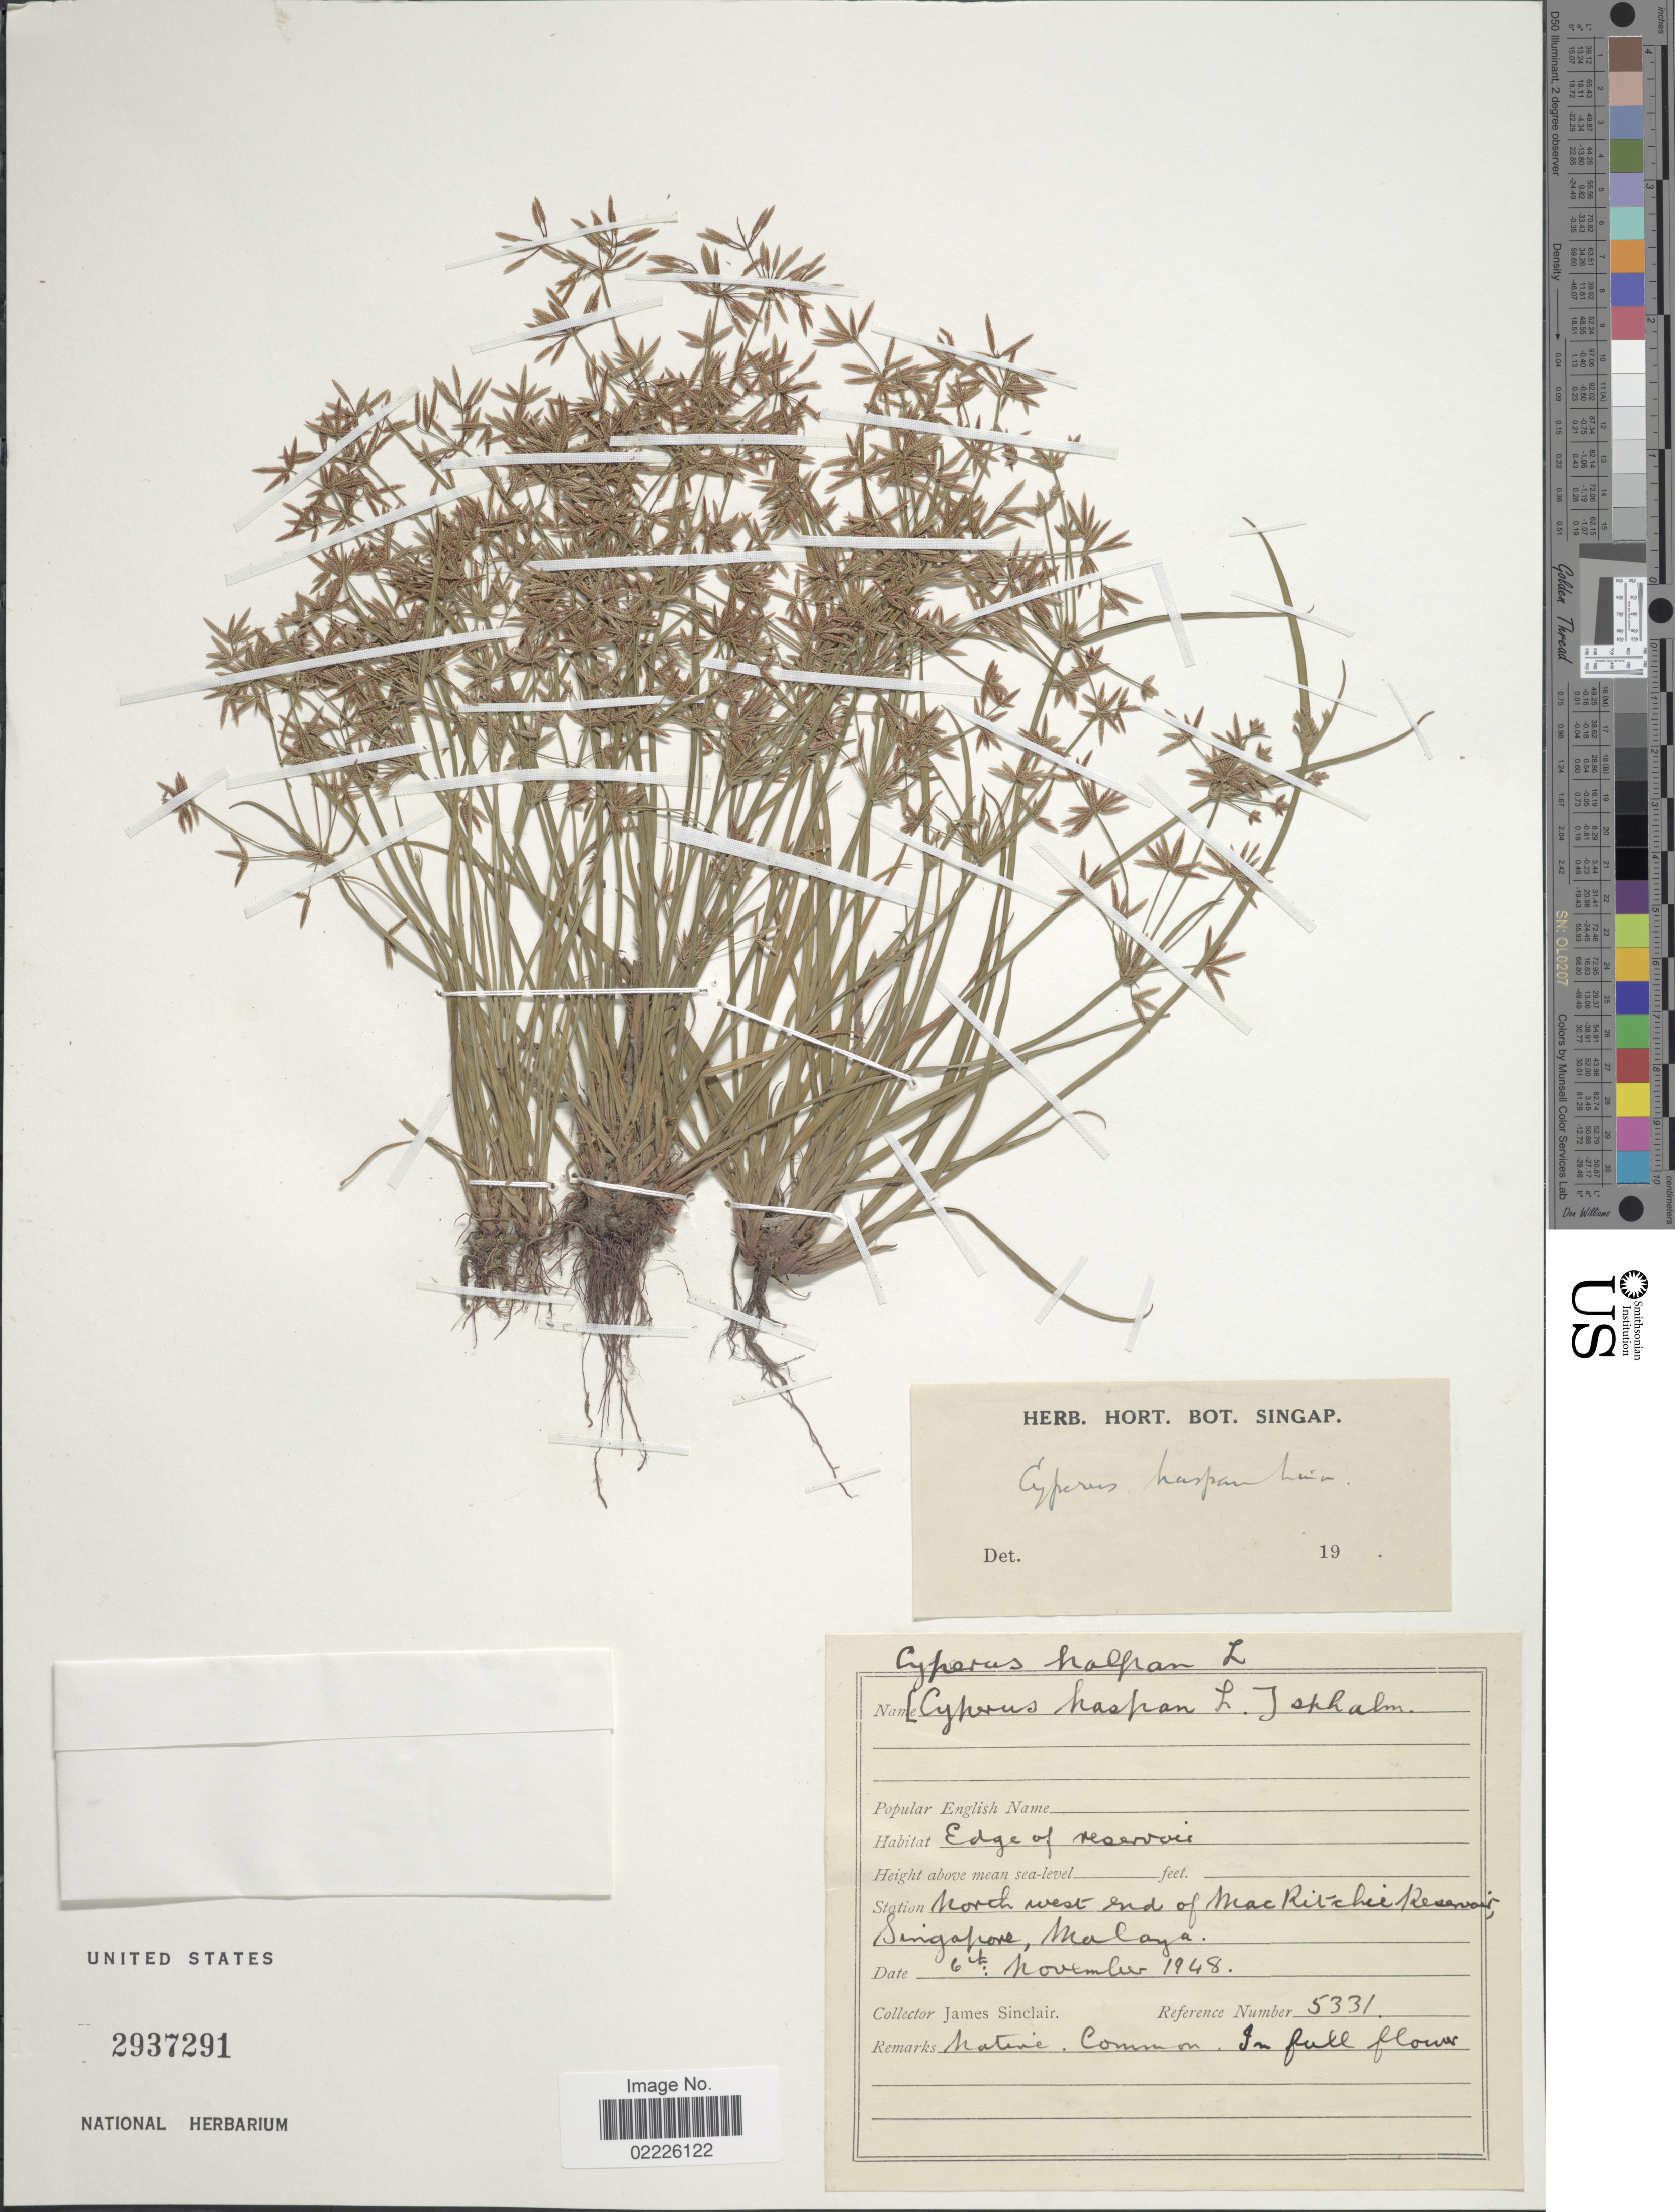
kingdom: Plantae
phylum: Tracheophyta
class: Liliopsida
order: Poales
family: Cyperaceae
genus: Cyperus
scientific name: Cyperus haspan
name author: L.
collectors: J. Sinclair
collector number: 5331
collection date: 1948-11-06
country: Singapore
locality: North west end of Mac Ritchie Reservoir, Singapore, Malaya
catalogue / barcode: US 2937291